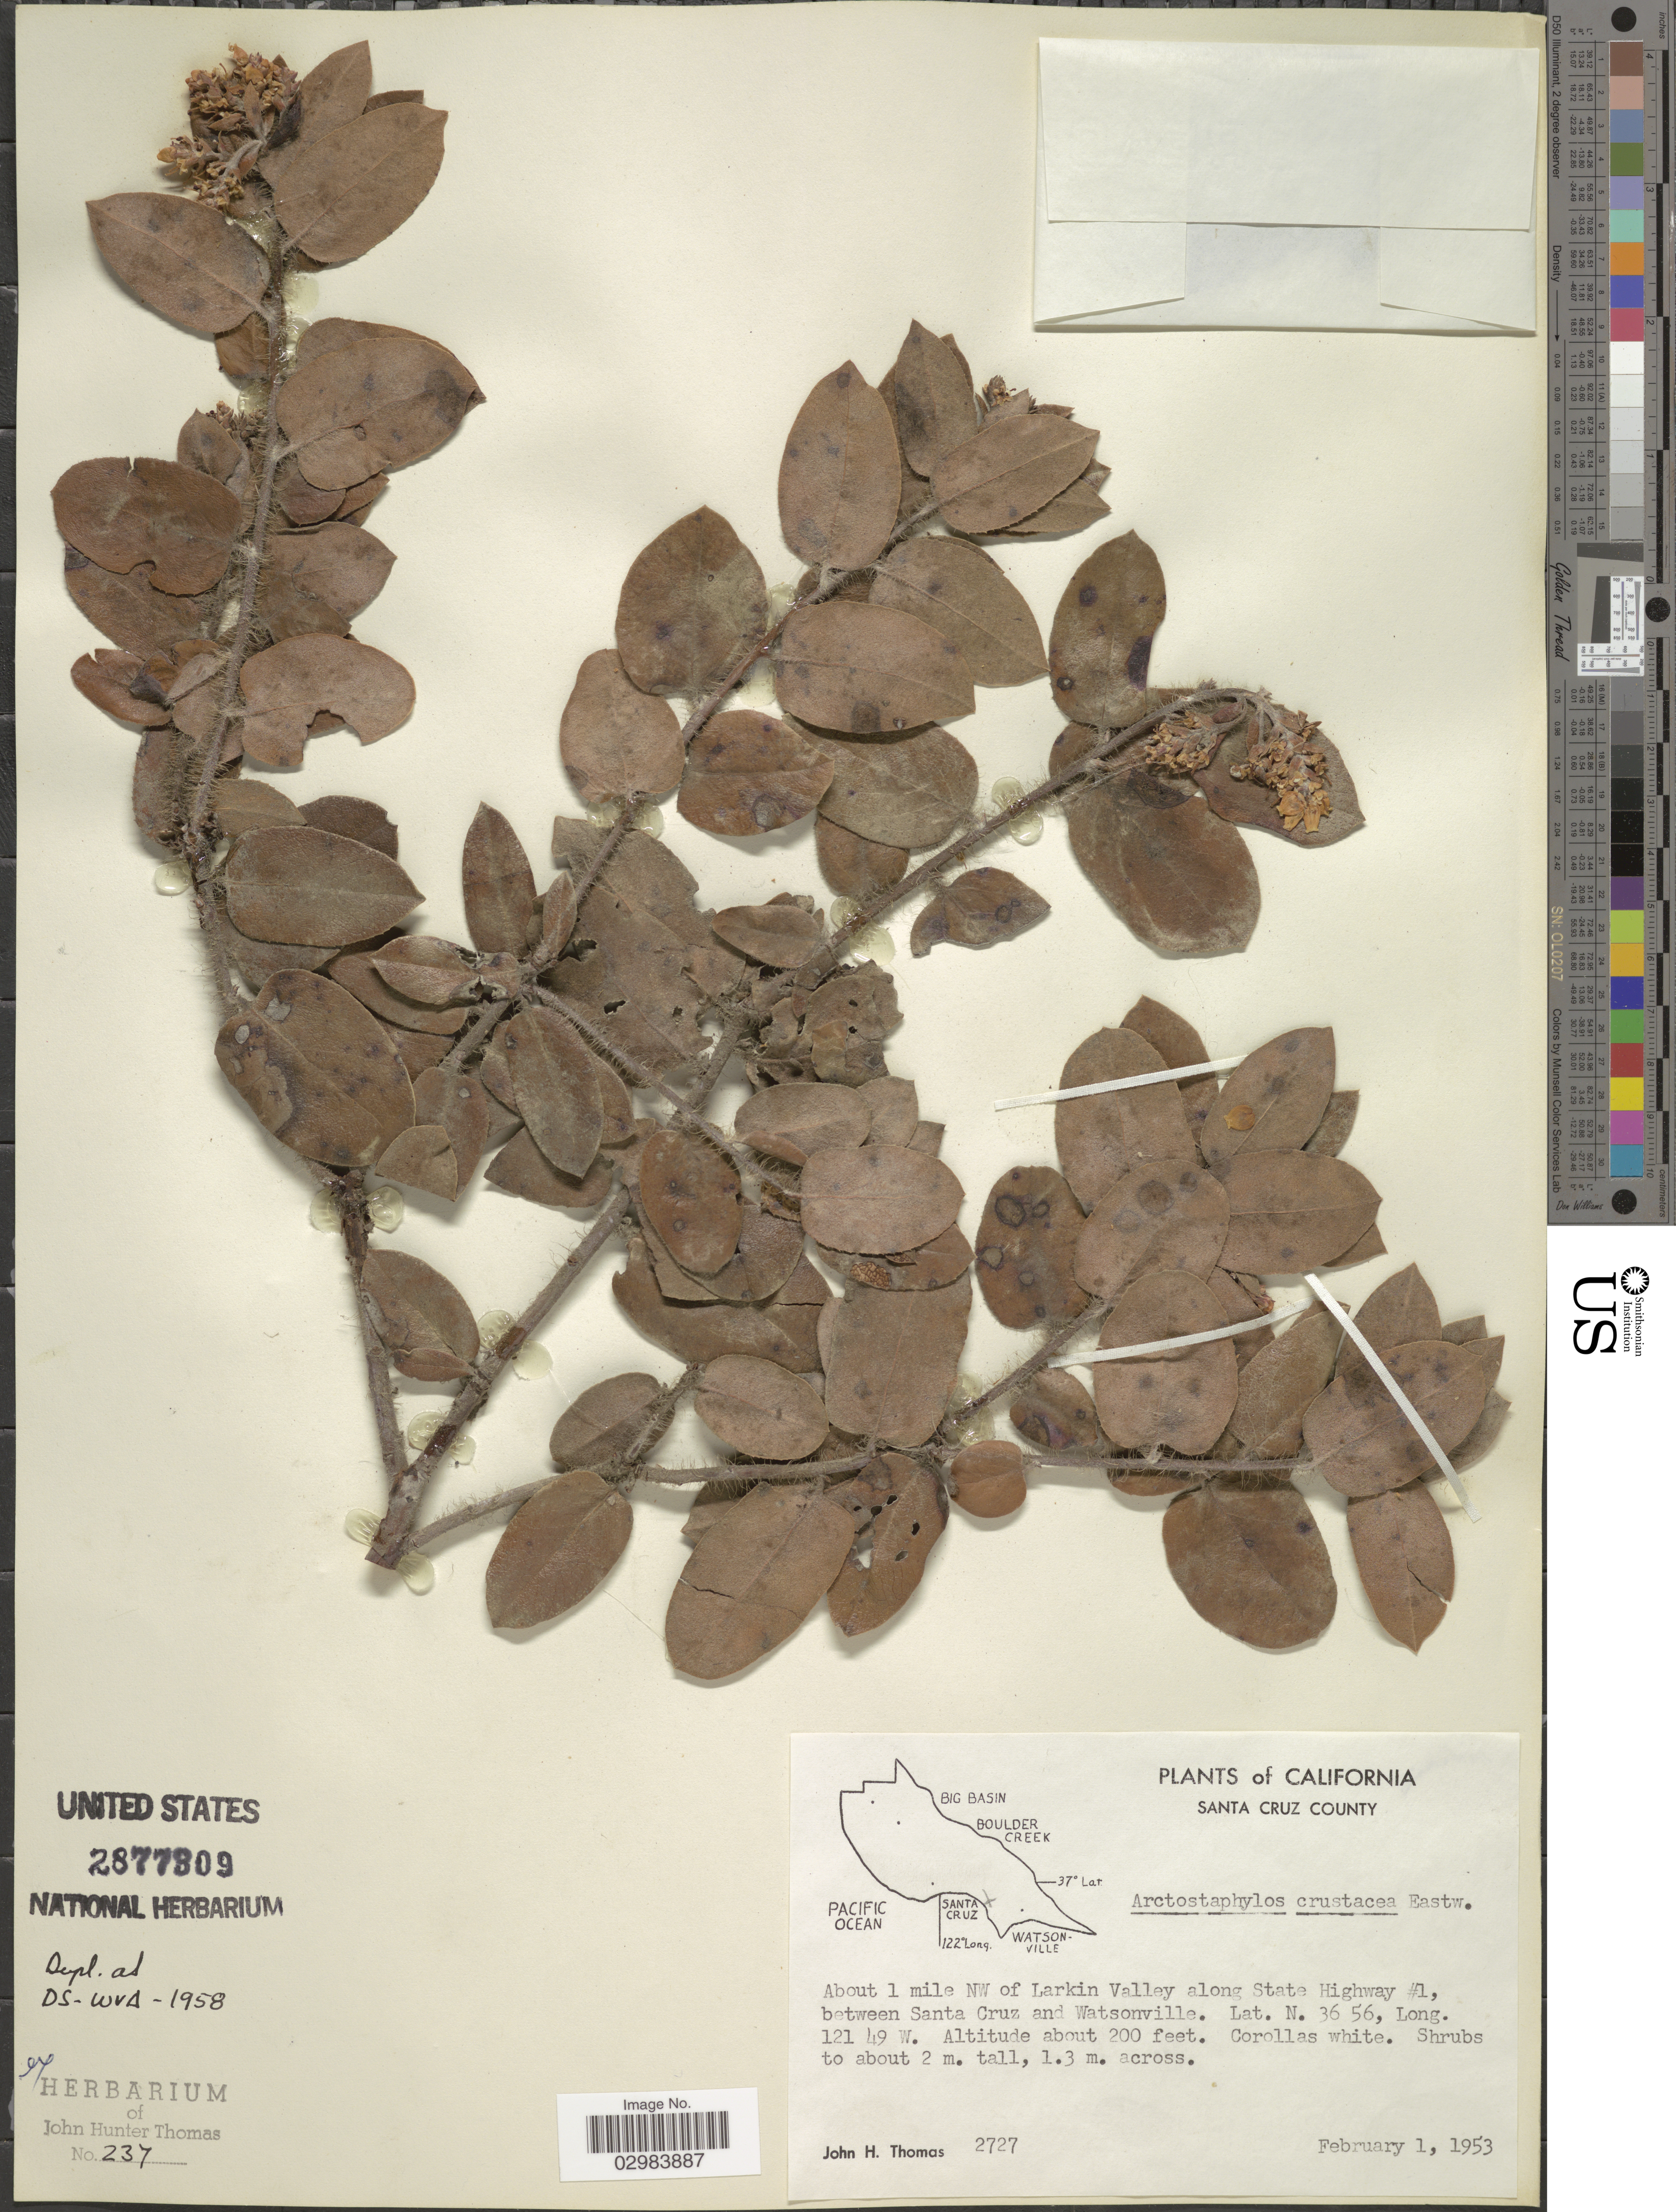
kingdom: Plantae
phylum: Tracheophyta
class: Magnoliopsida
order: Ericales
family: Ericaceae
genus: Arctostaphylos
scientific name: Arctostaphylos crustacea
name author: Eastw.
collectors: J. H. Thomas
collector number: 2727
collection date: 1953-02-01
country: United States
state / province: California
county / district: Santa Cruz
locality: Santa Cruz County, About 1 mile NW of Larkin Valley along State Highway #1, between Santa Cruz and Watsonville.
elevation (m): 61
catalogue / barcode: US 2877809